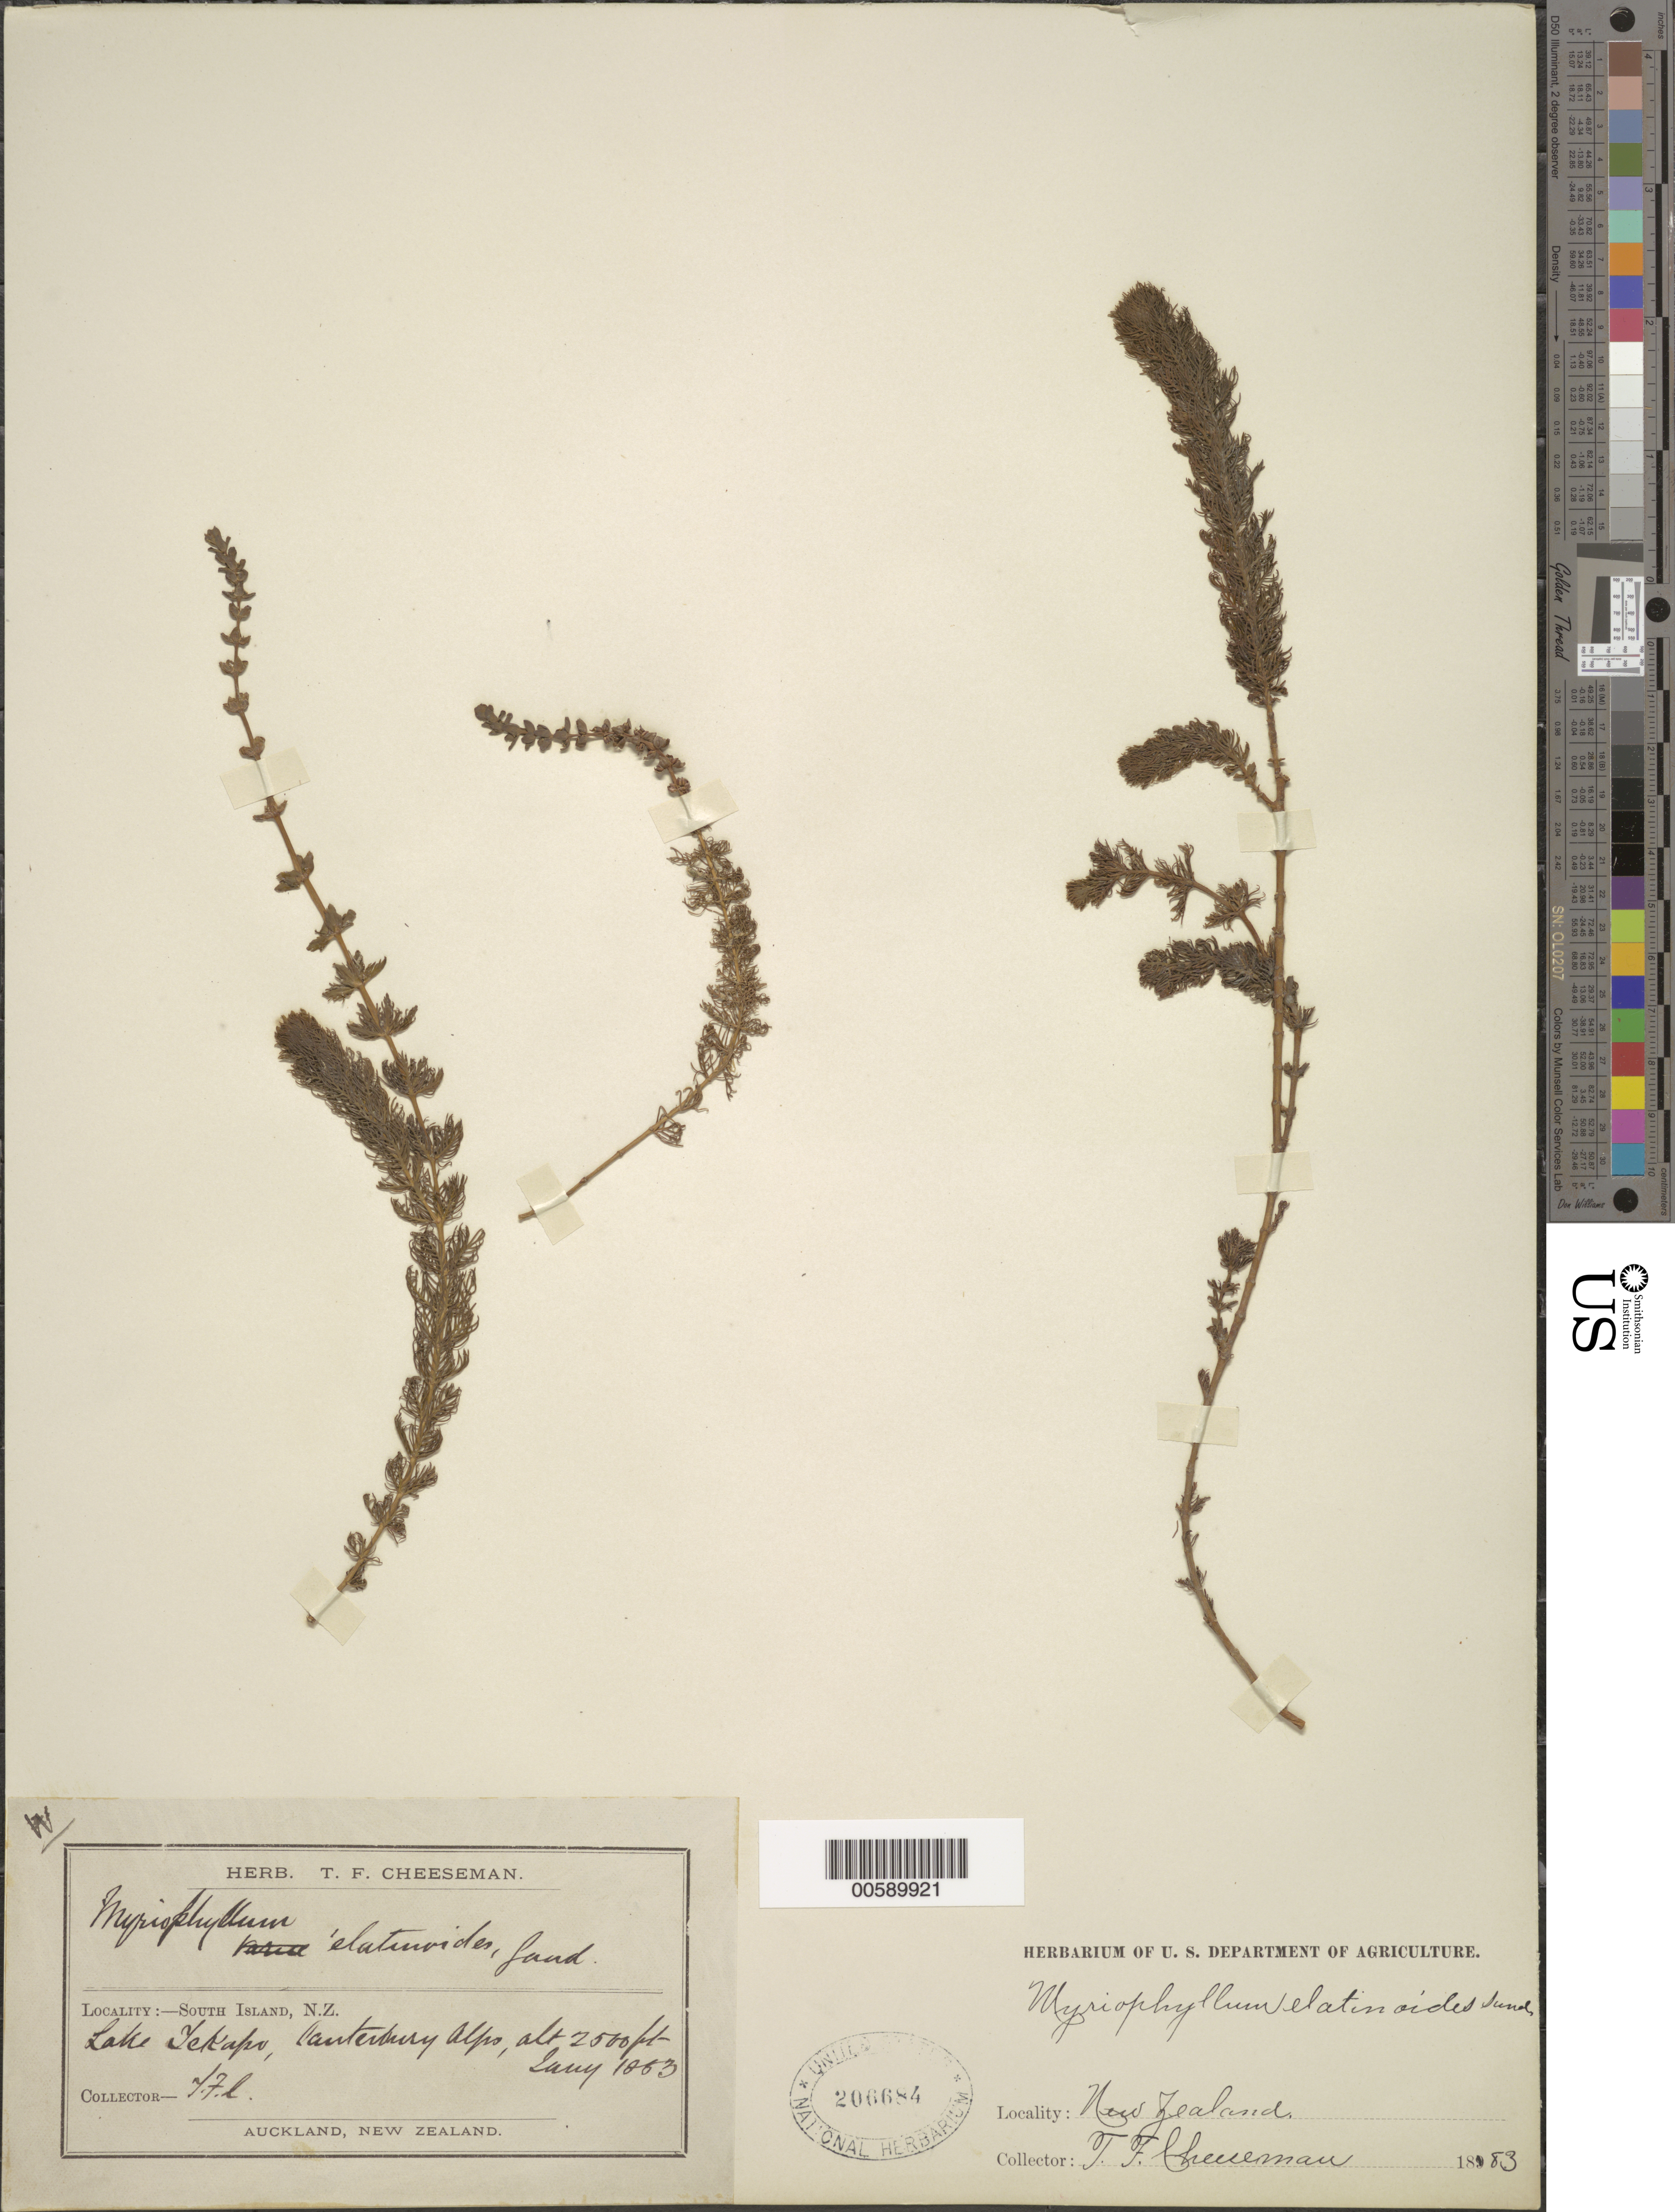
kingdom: Plantae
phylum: Tracheophyta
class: Magnoliopsida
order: Saxifragales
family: Haloragaceae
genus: Myriophyllum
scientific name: Myriophyllum elatinoides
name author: Gaudich.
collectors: T. F. Cheeseman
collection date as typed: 1883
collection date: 1883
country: New Zealand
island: South Island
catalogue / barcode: US 206684